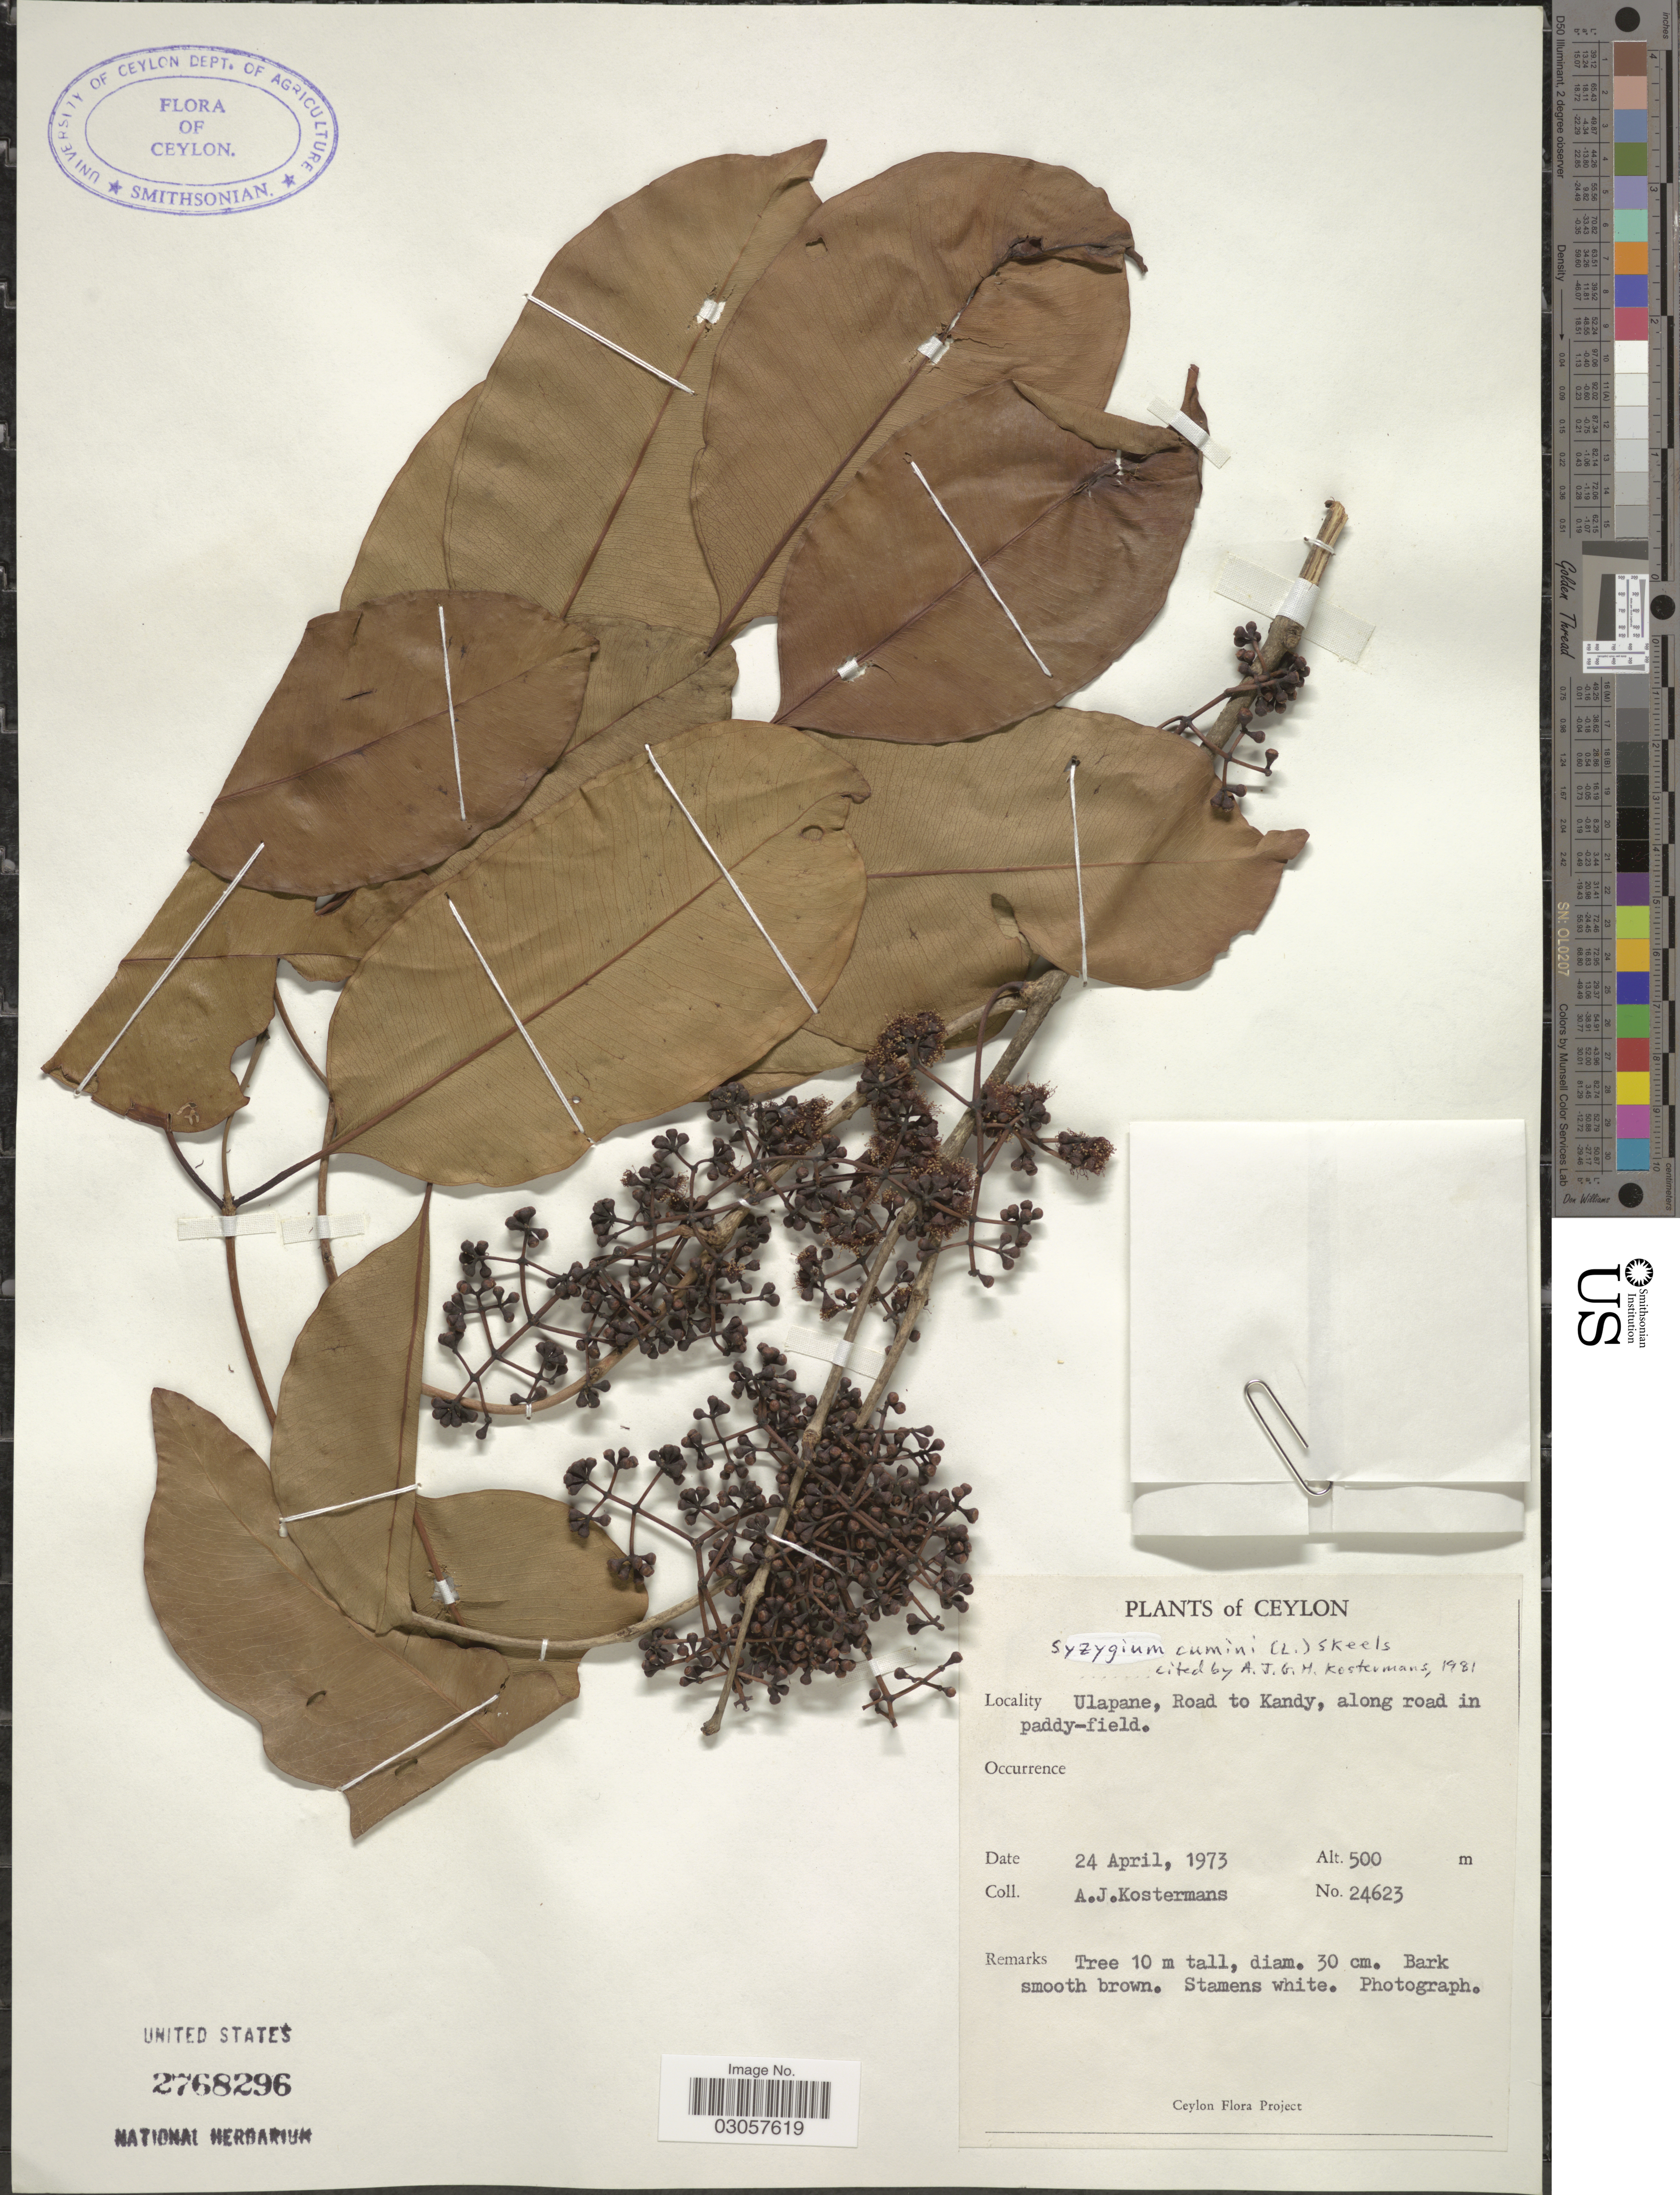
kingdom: Plantae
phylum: Tracheophyta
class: Magnoliopsida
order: Myrtales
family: Myrtaceae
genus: Syzygium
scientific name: Syzygium cumini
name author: (L.) Skeels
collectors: A. J. G. Kostermans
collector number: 24623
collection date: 1973-04-24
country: Sri Lanka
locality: Ceylon. Ulapane, Road to Kandy, along road in paddy-field.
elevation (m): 500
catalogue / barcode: US 2768296